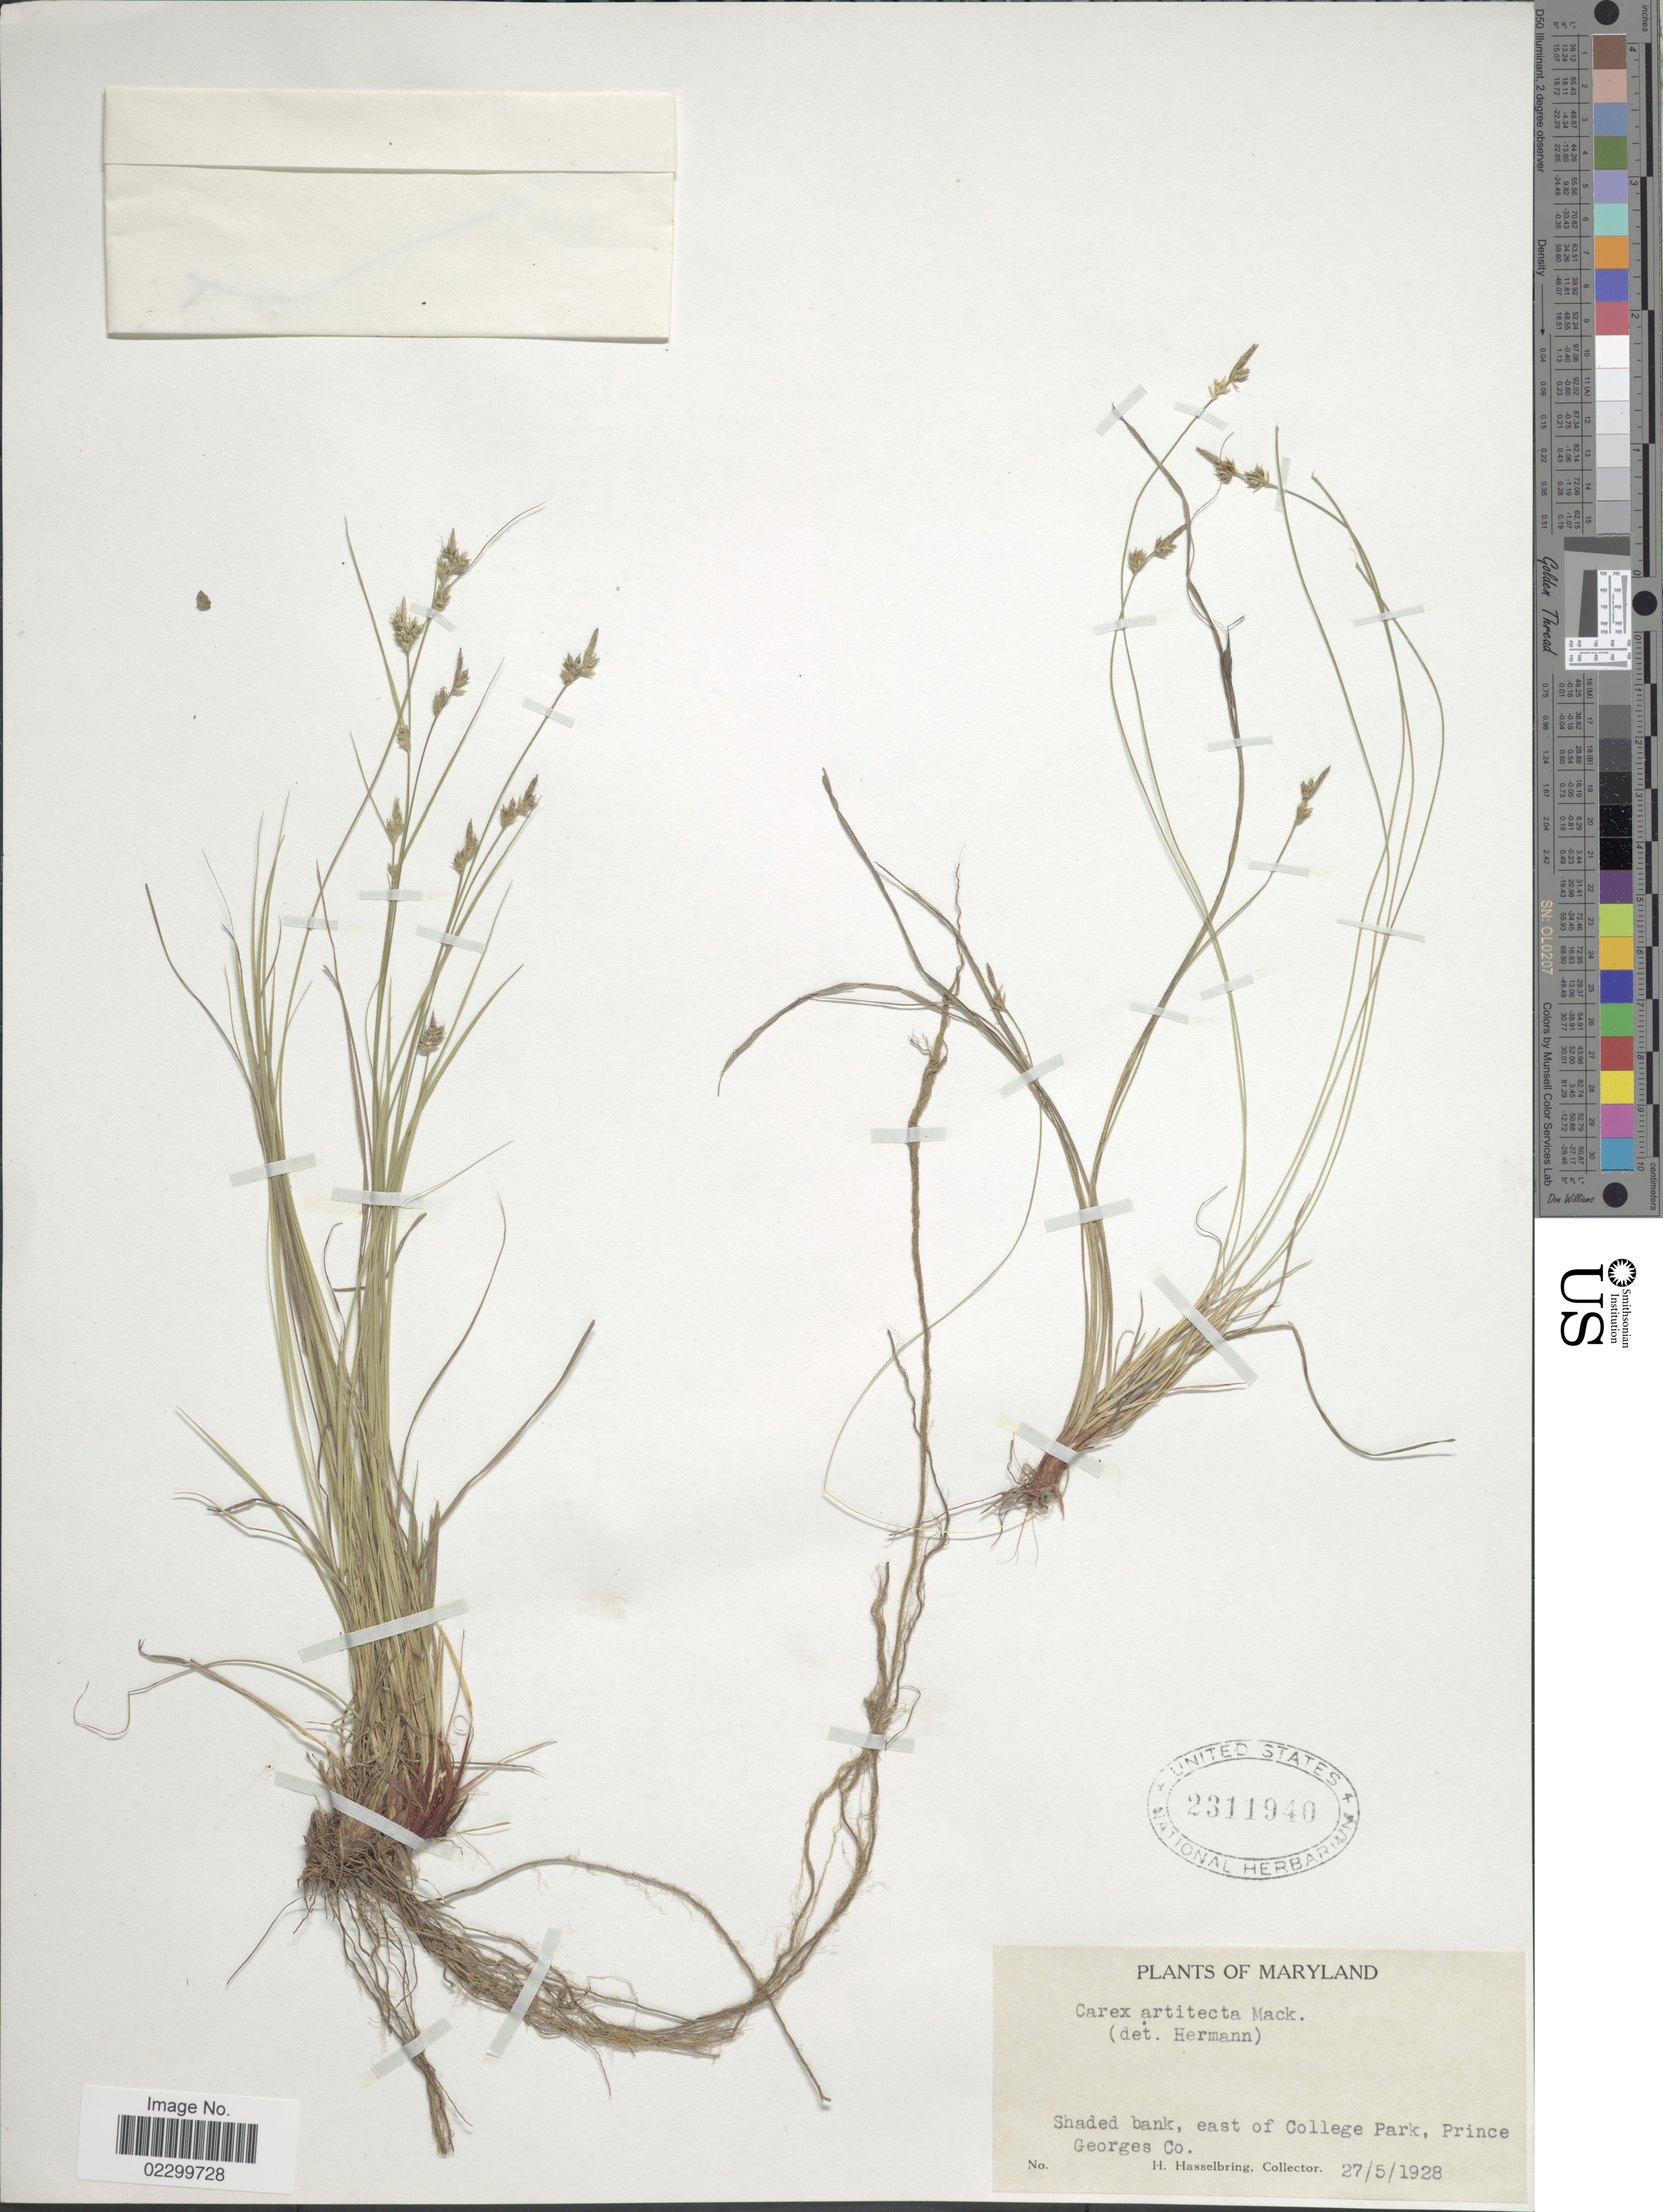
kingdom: Plantae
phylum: Tracheophyta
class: Liliopsida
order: Poales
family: Cyperaceae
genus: Carex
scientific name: Carex albicans var. albicans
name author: Willd. ex Spreng.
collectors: H. Hasselbring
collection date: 1928-05-27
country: United States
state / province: Maryland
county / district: Prince George's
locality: Shaded bank, east of College Park, Prince Georges Co.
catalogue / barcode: US 2311940